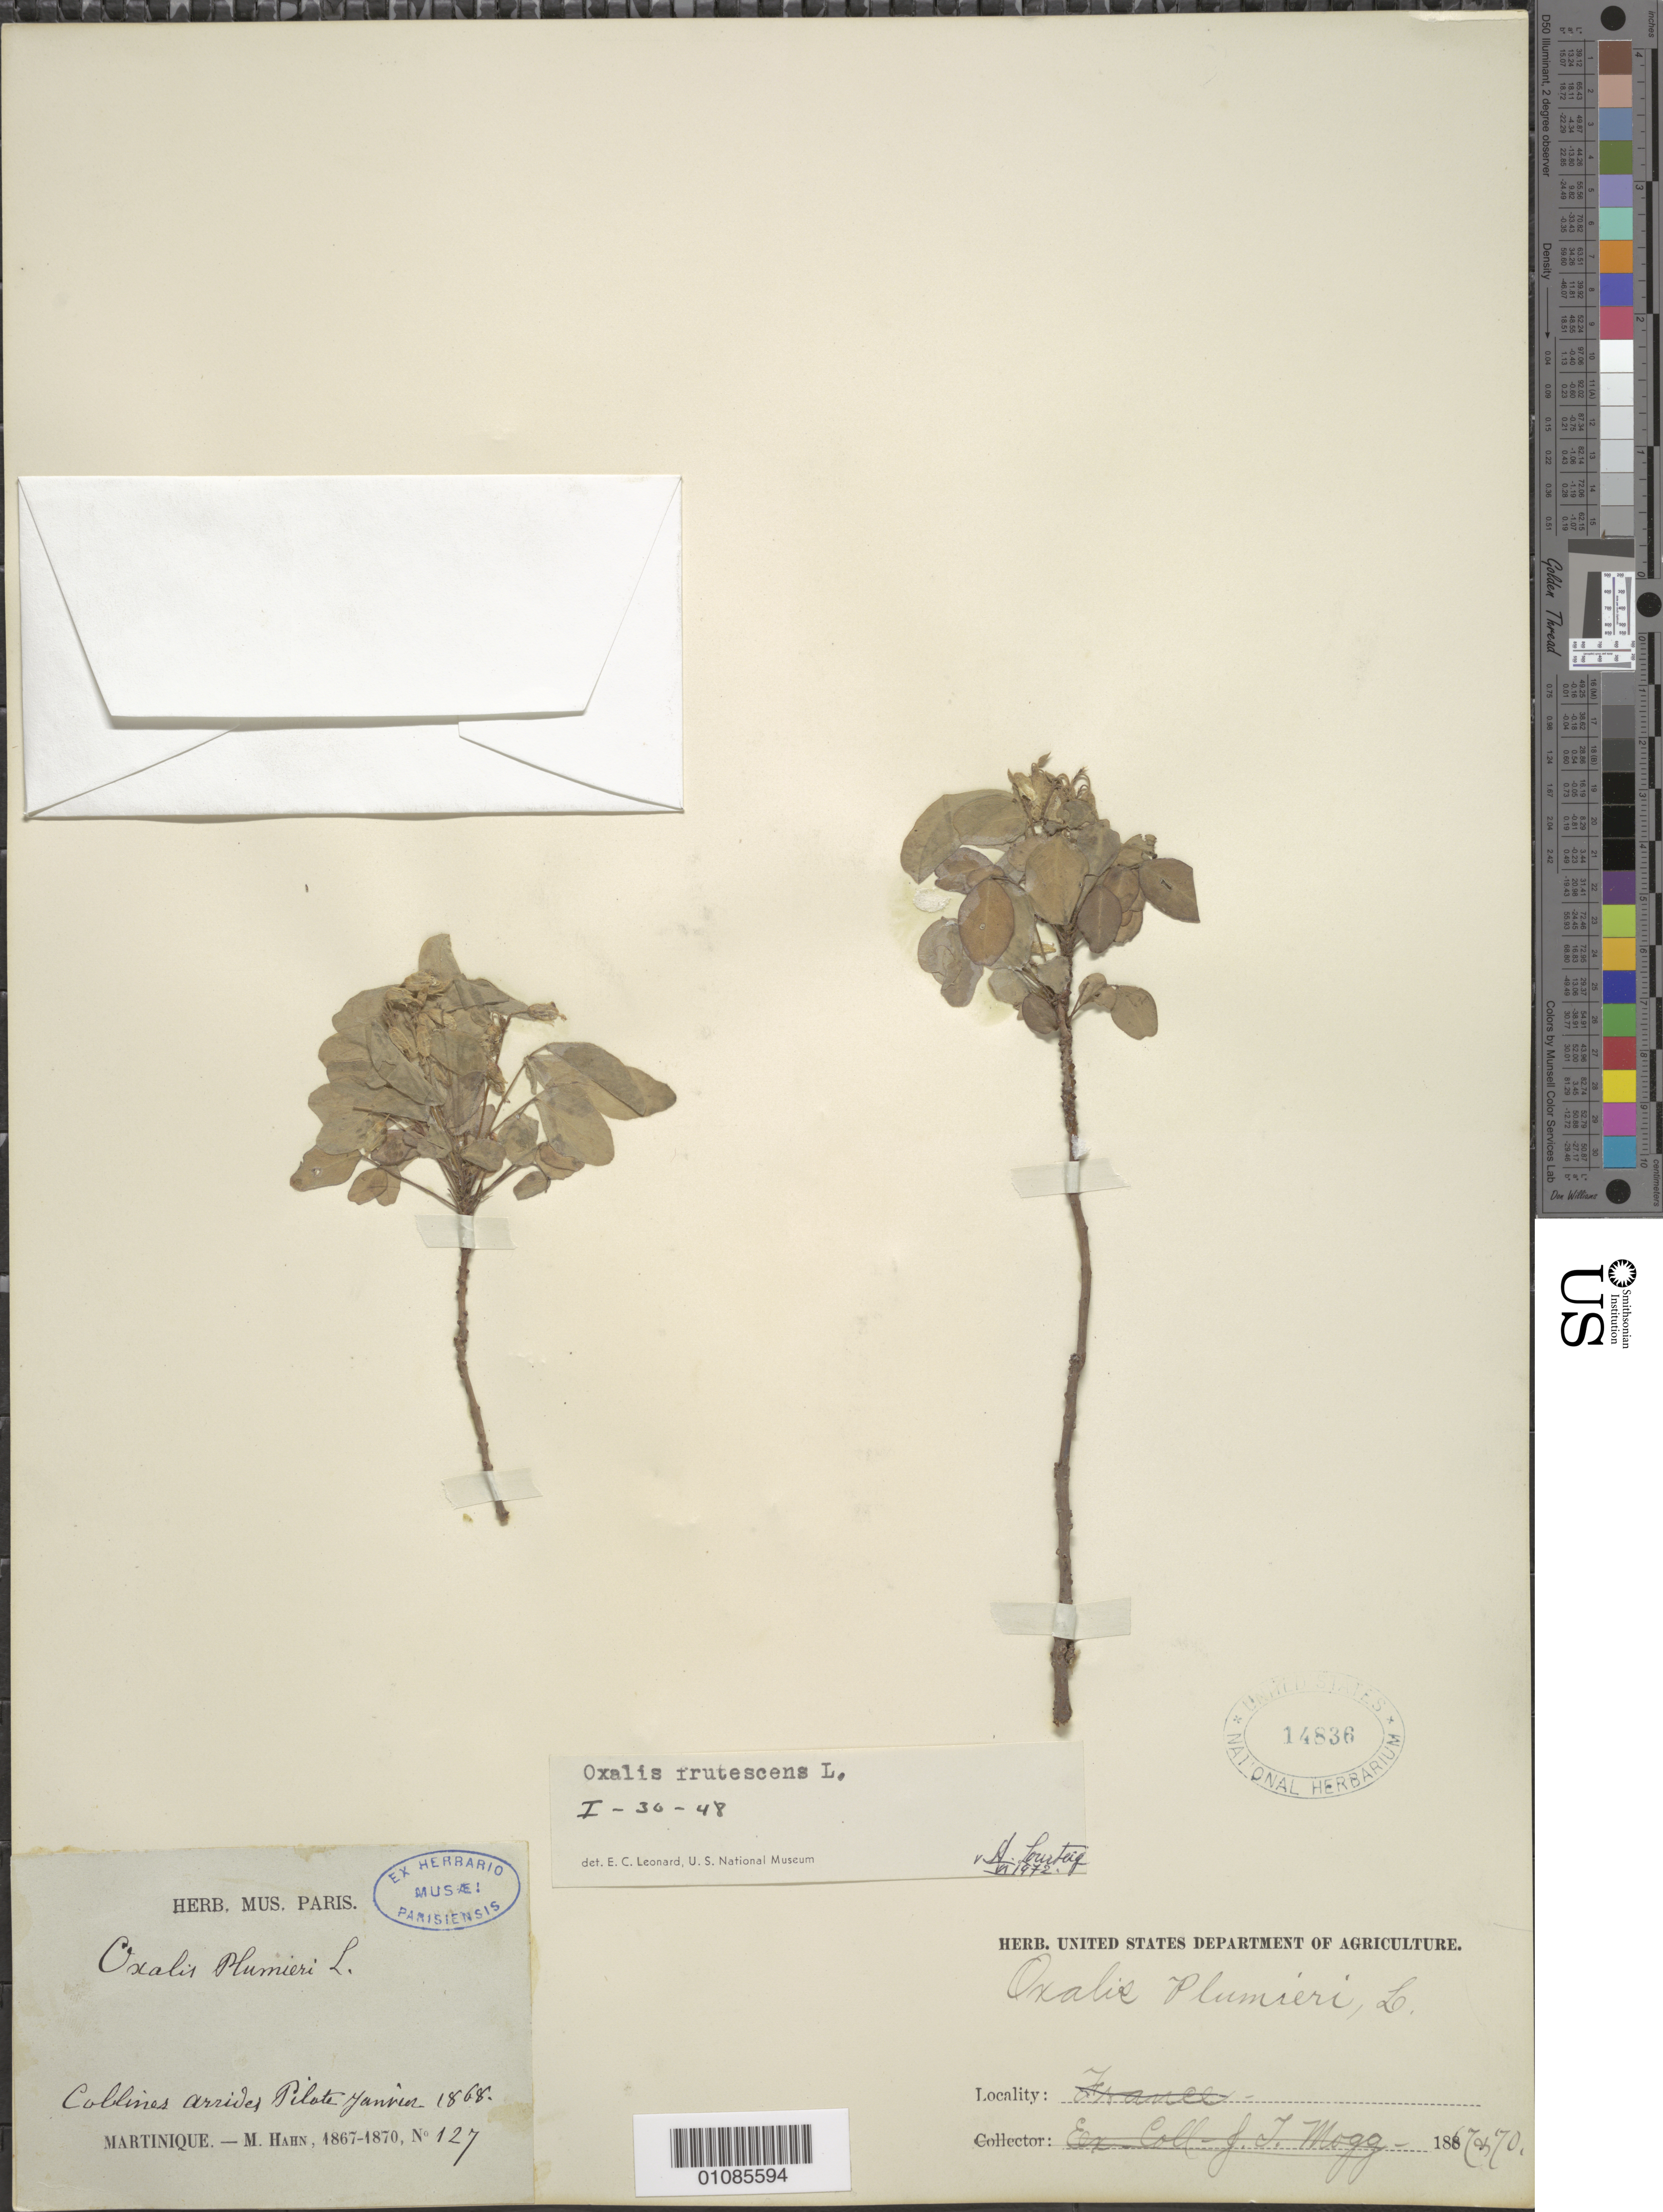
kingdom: Plantae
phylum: Tracheophyta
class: Magnoliopsida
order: Oxalidales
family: Oxalidaceae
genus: Oxalis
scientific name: Oxalis frutescens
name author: L.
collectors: M. Hahn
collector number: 127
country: Martinique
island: Martinique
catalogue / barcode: US 14836